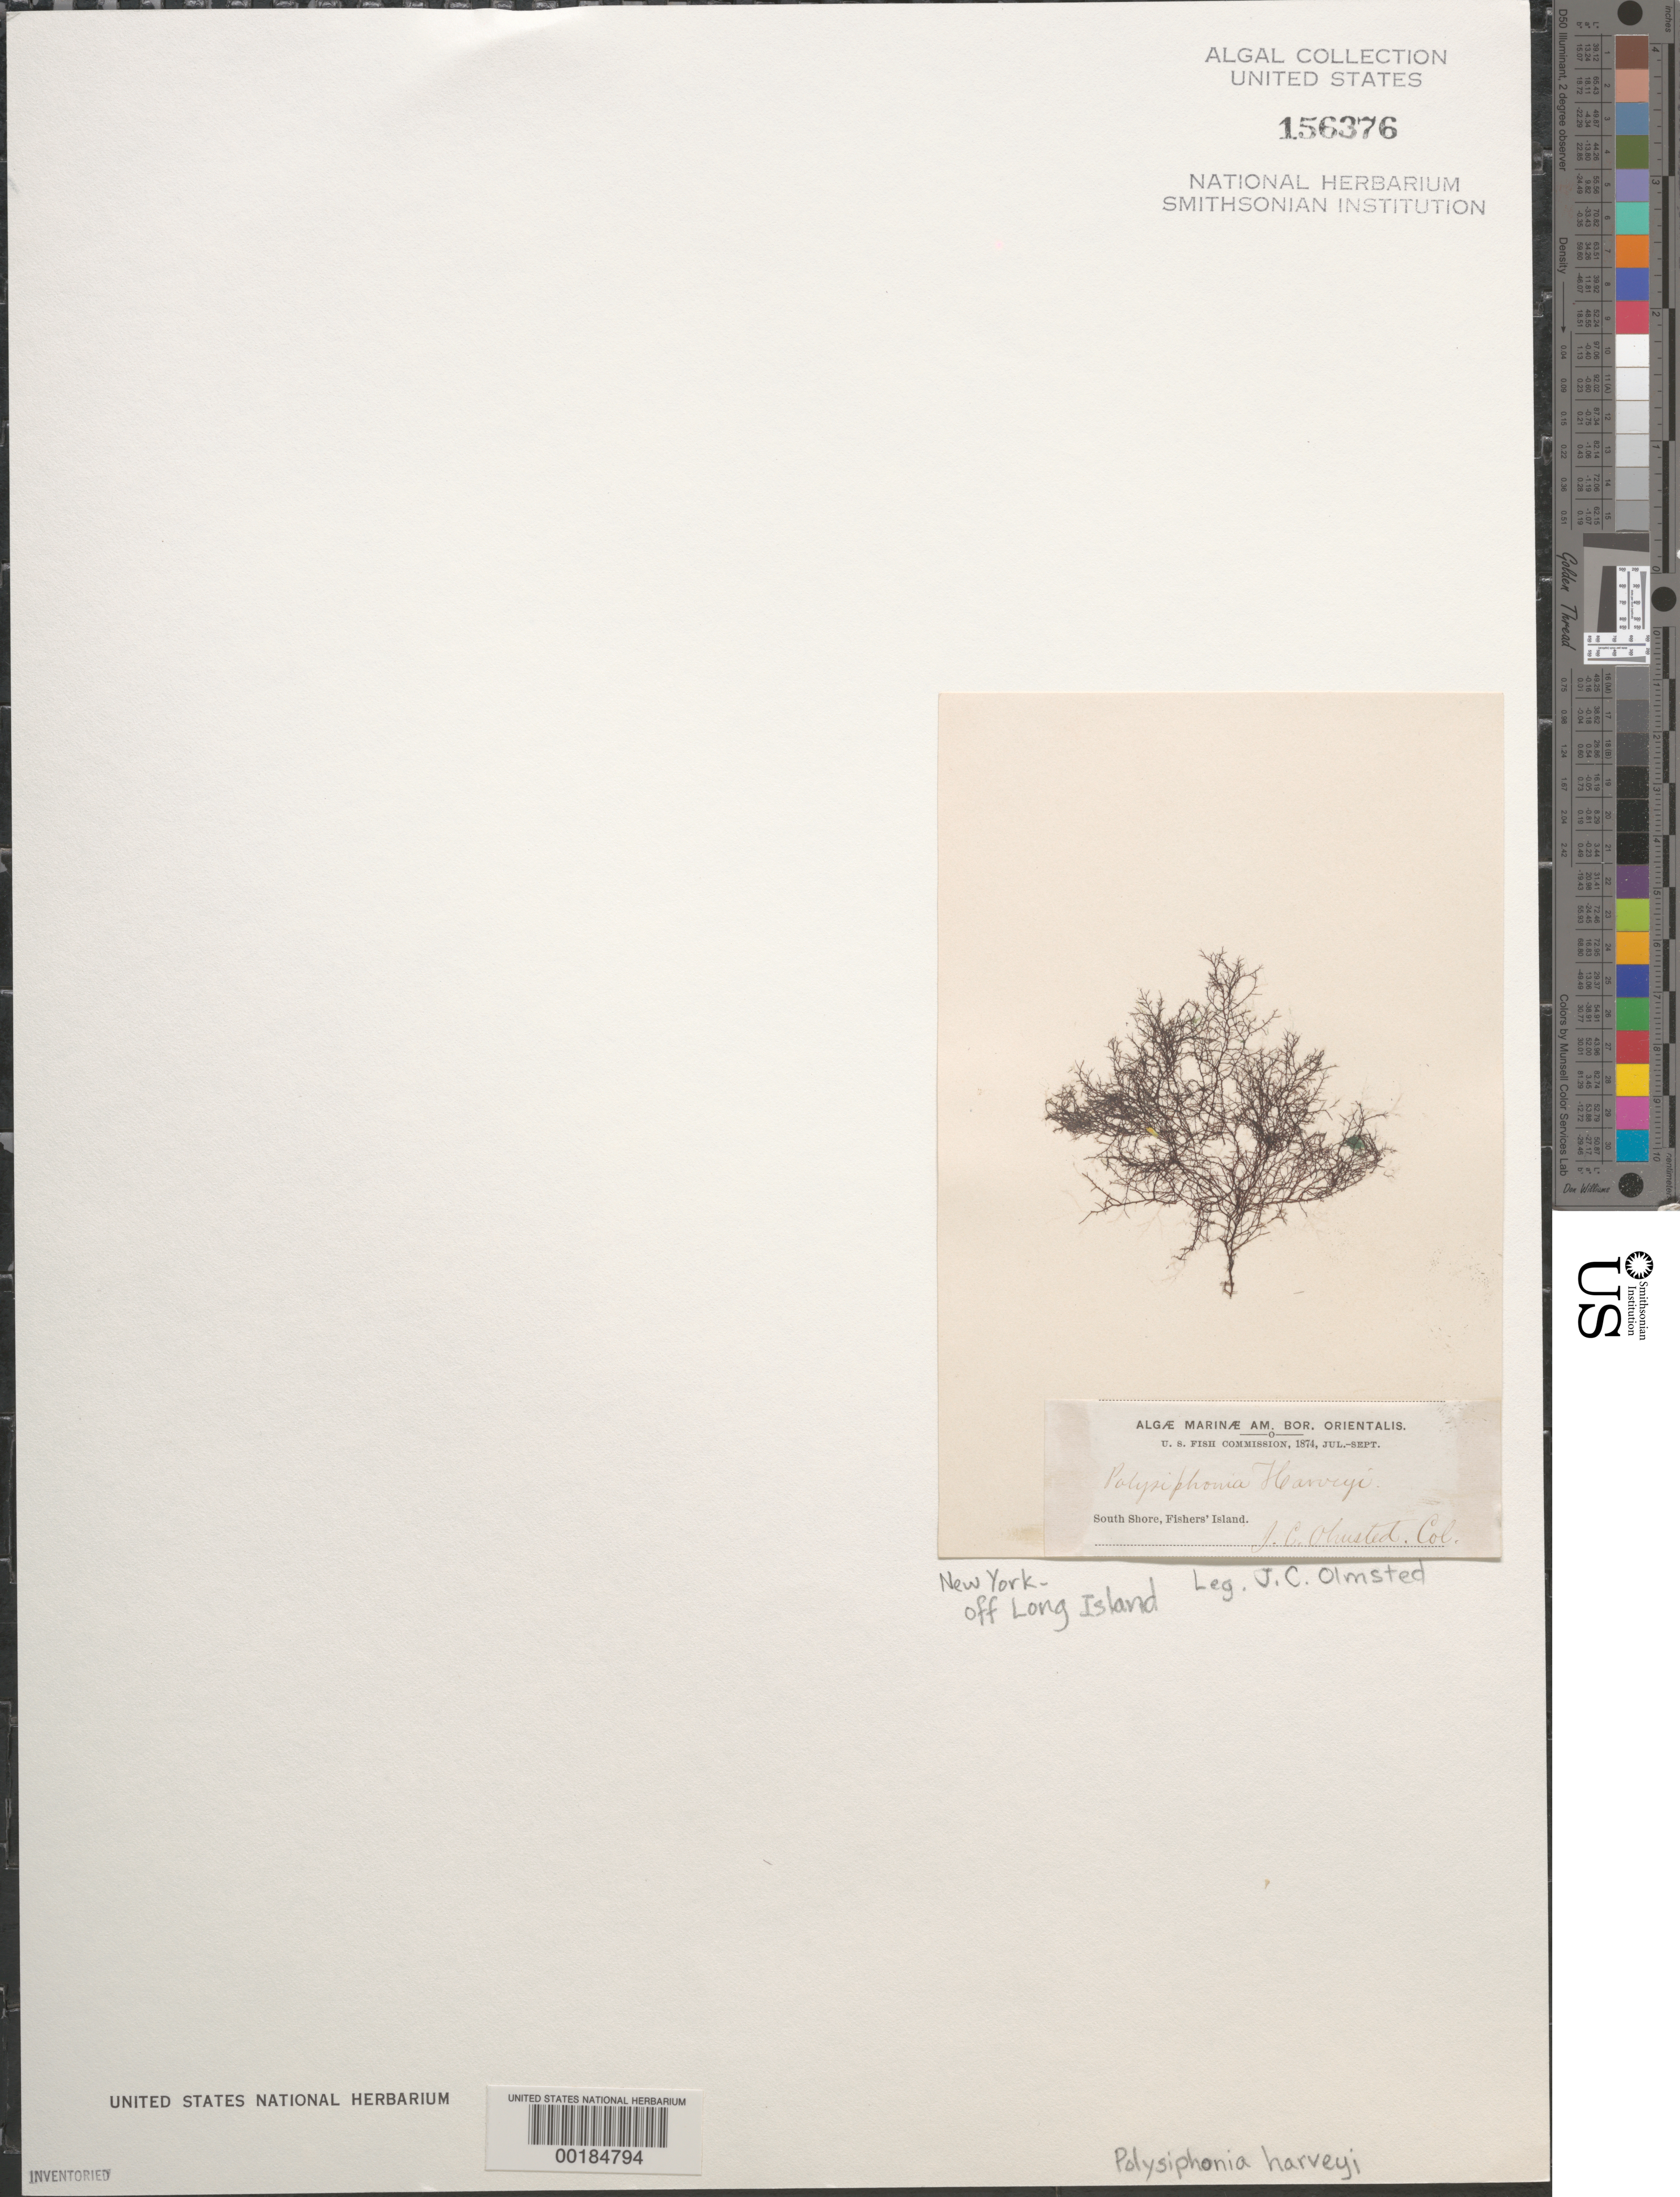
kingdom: Plantae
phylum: Rhodophyta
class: Florideophyceae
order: Ceramiales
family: Rhodomelaceae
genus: Melanothamnus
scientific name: Melanothamnus harveyi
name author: (Bailey) Diaz-Tapia & C.A. Maggs in Diaz-Tapia et al.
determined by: Algae name updating Project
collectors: J. Olmsted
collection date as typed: Jul 1874 TO -- Sep 1874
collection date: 1874-07/1874-09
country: United States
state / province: New York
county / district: Suffolk County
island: Fishers Island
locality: South shore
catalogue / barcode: US 156376